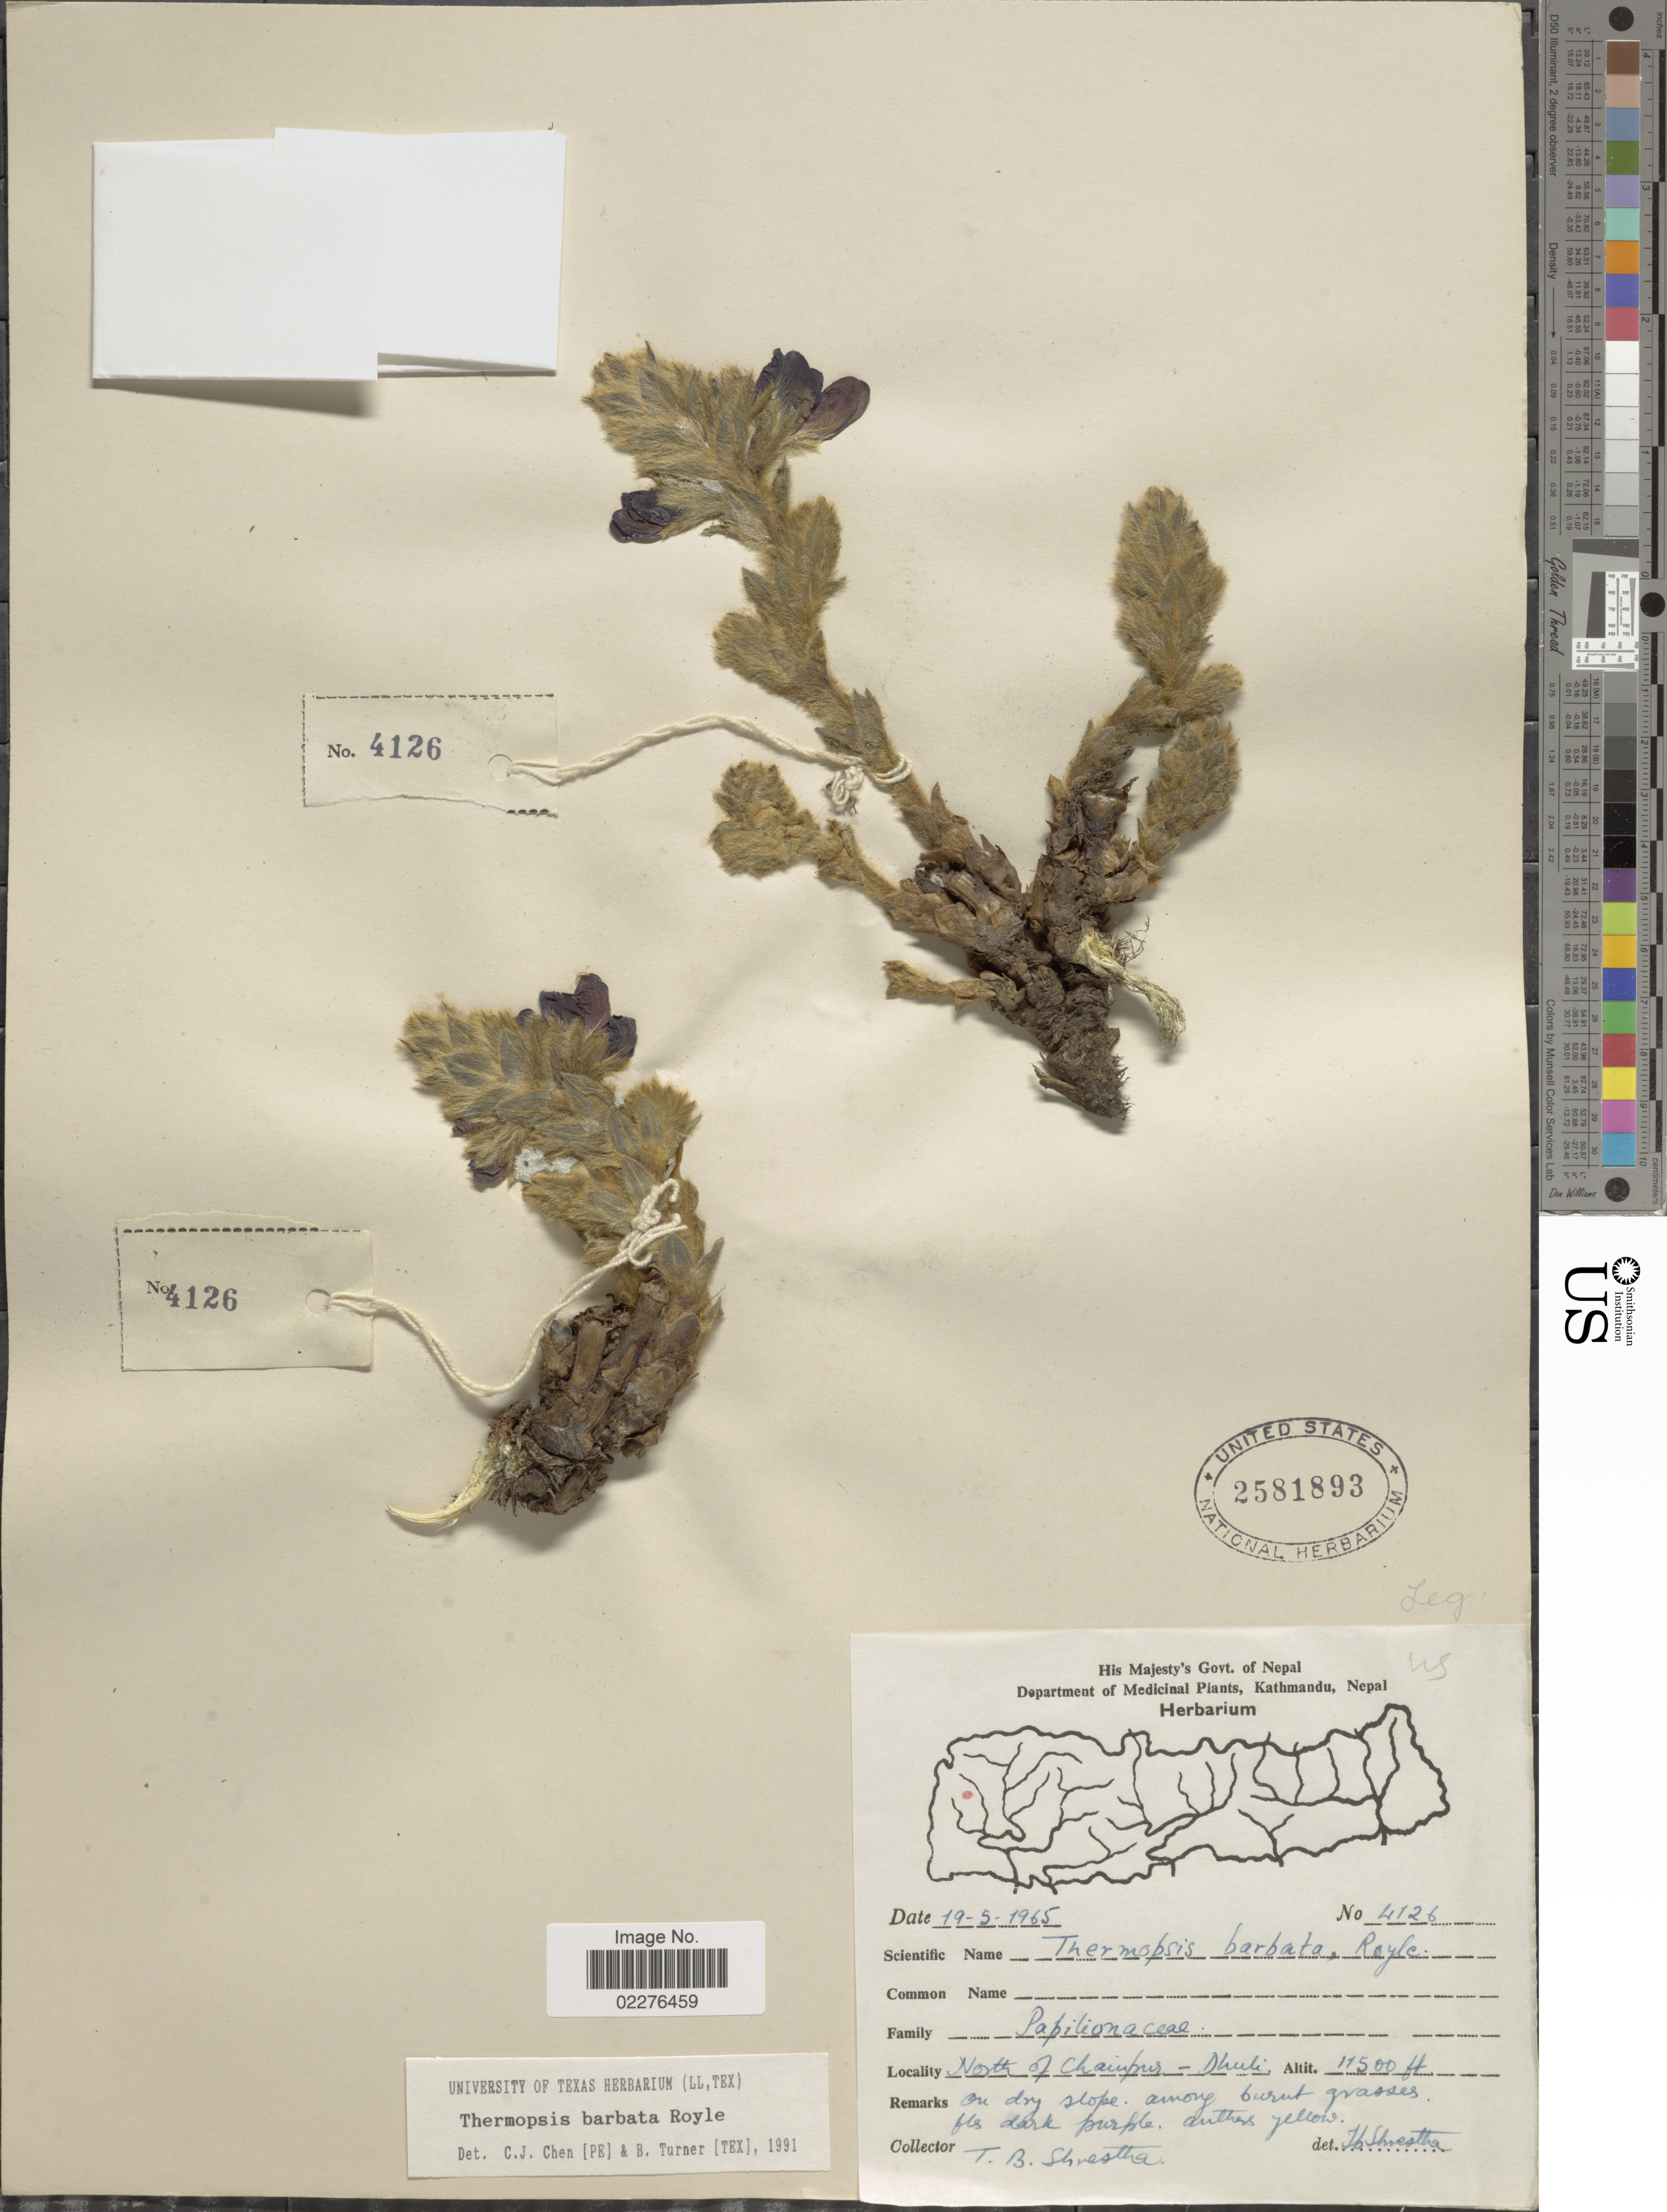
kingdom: Plantae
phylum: Tracheophyta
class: Magnoliopsida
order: Fabales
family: Fabaceae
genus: Thermopsis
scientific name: Thermopsis barbata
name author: Benth.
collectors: T. B. Shrestha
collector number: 4126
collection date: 1965-05-19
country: Nepal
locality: North of Chainpur - Dhuli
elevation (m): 3505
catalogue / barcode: US 2581893